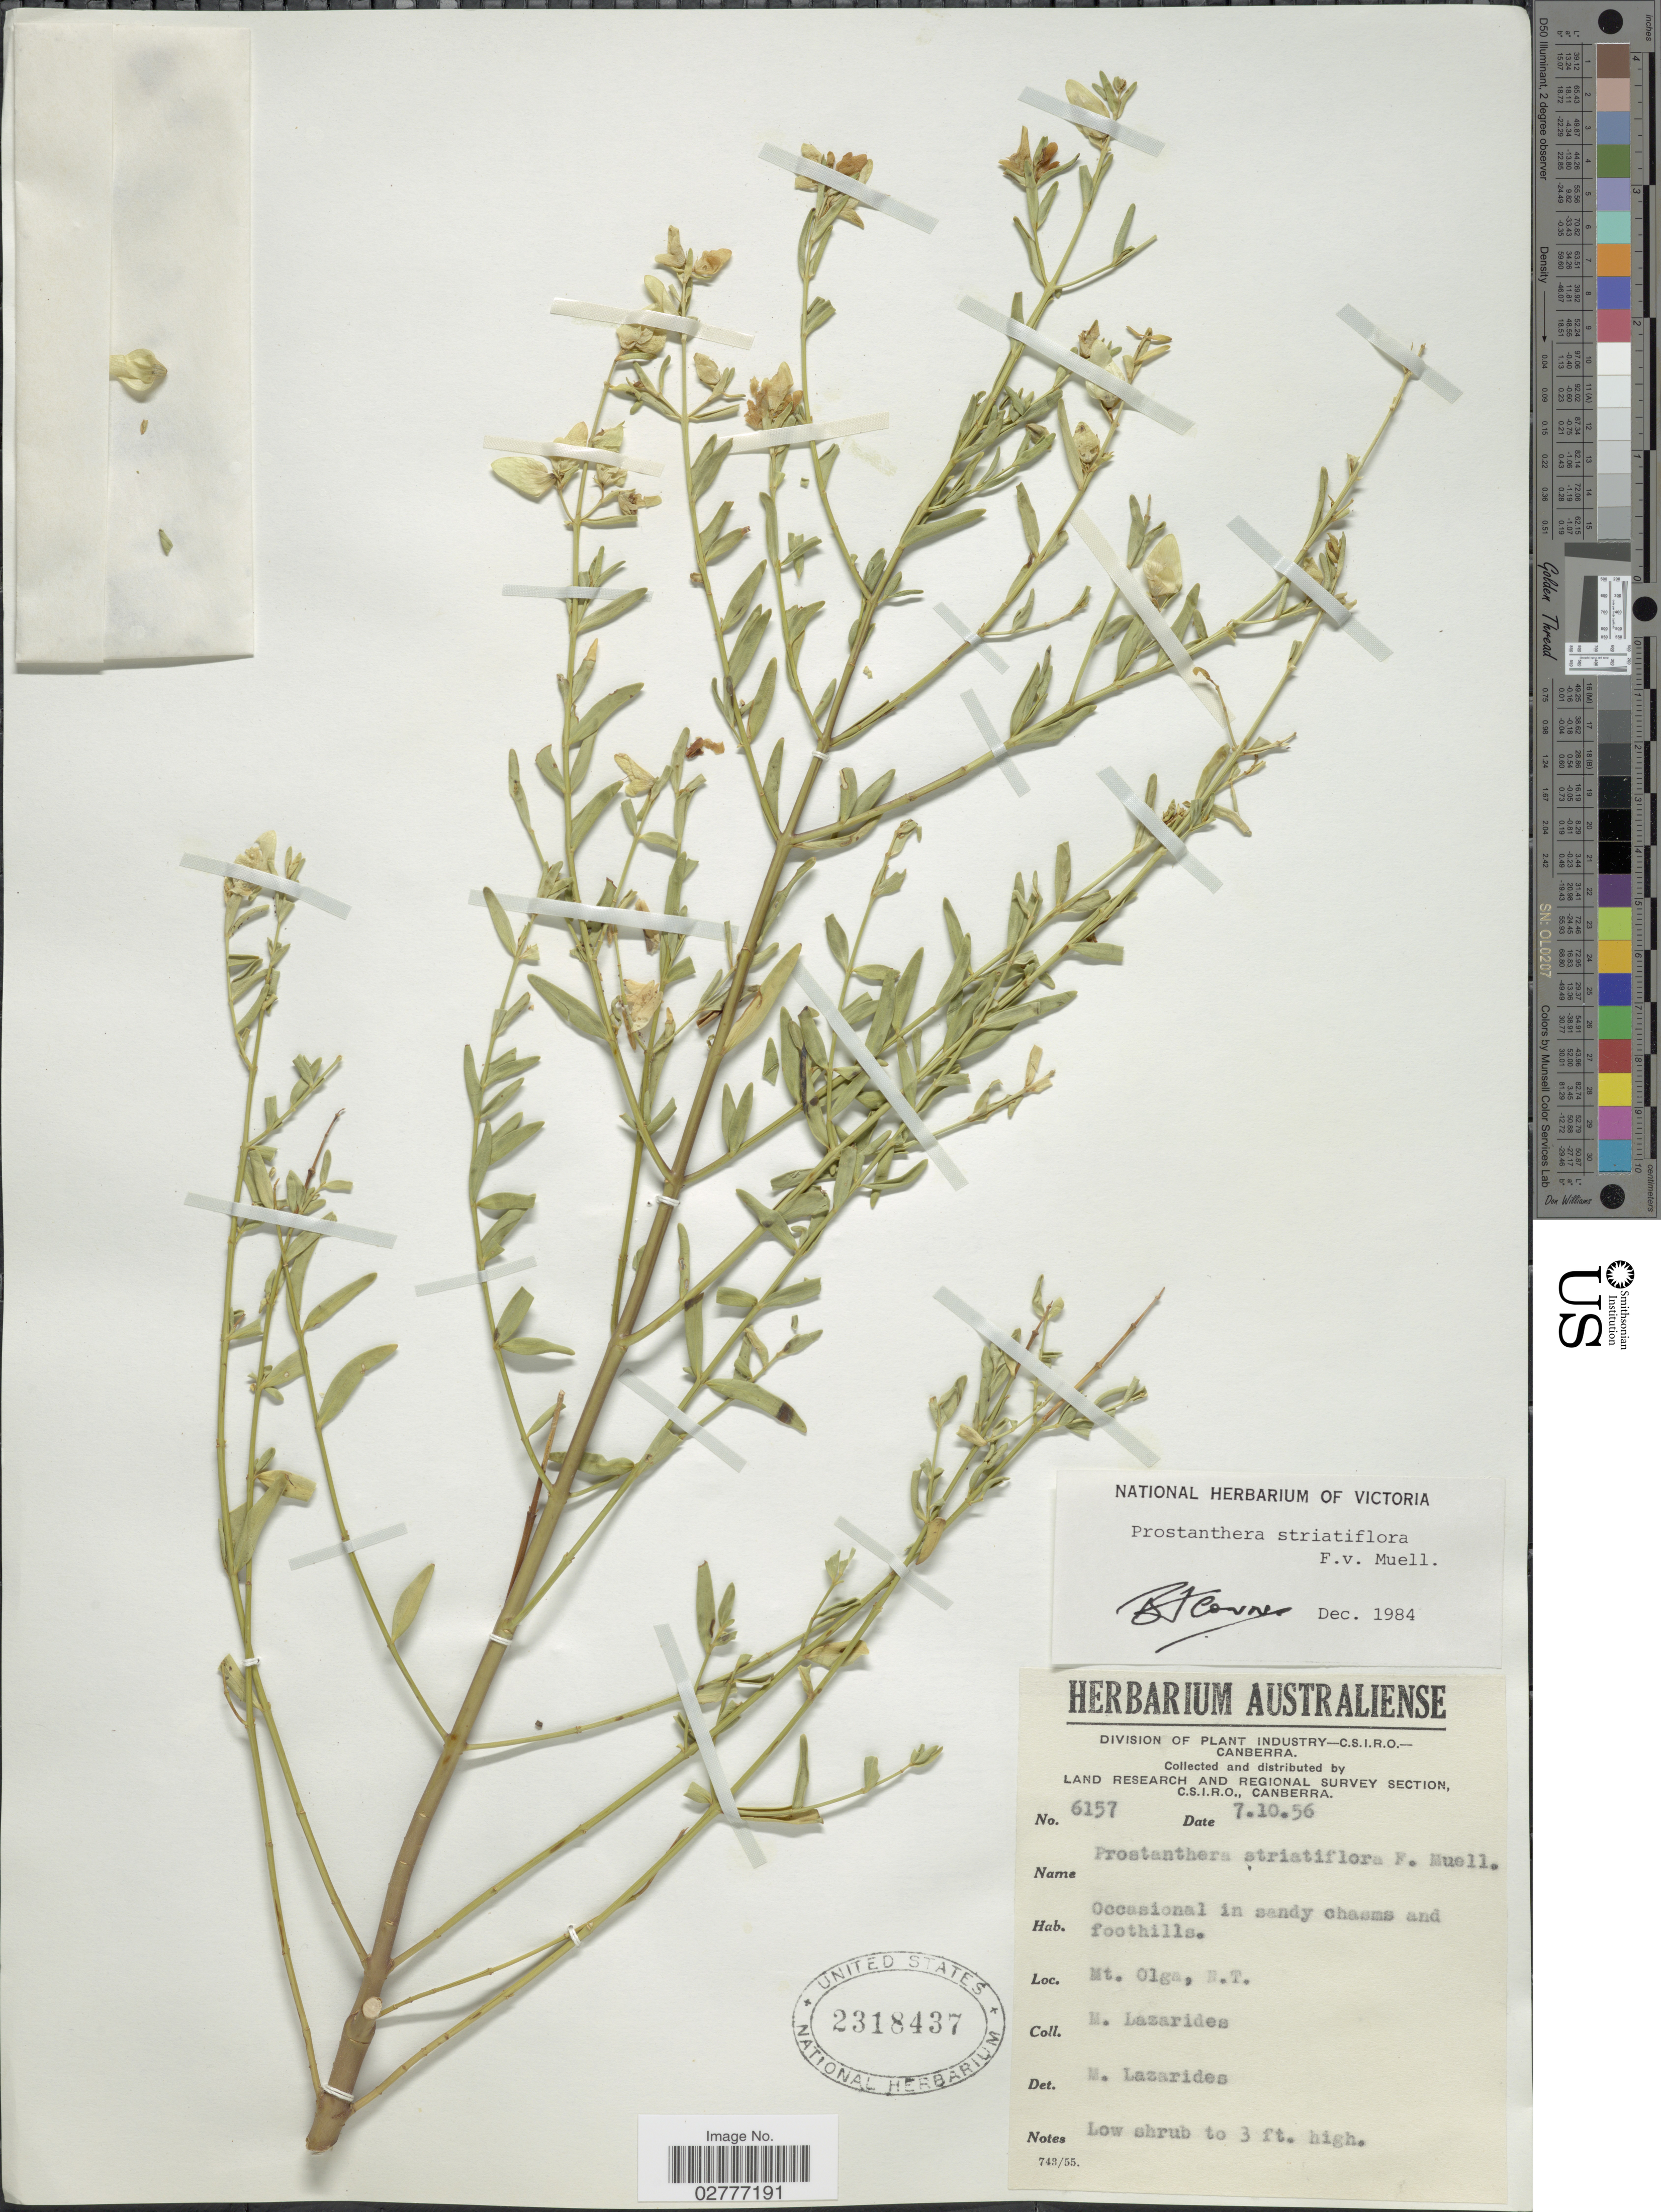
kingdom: Plantae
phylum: Tracheophyta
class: Magnoliopsida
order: Lamiales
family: Lamiaceae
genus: Prostanthera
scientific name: Prostanthera striatiflora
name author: F. Muell.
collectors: M. Lazarides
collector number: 6157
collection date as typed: Transcribed d/m/y: 7/10/56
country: Australia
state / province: Northern Territory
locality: Mt. Olga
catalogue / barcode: US 2318437